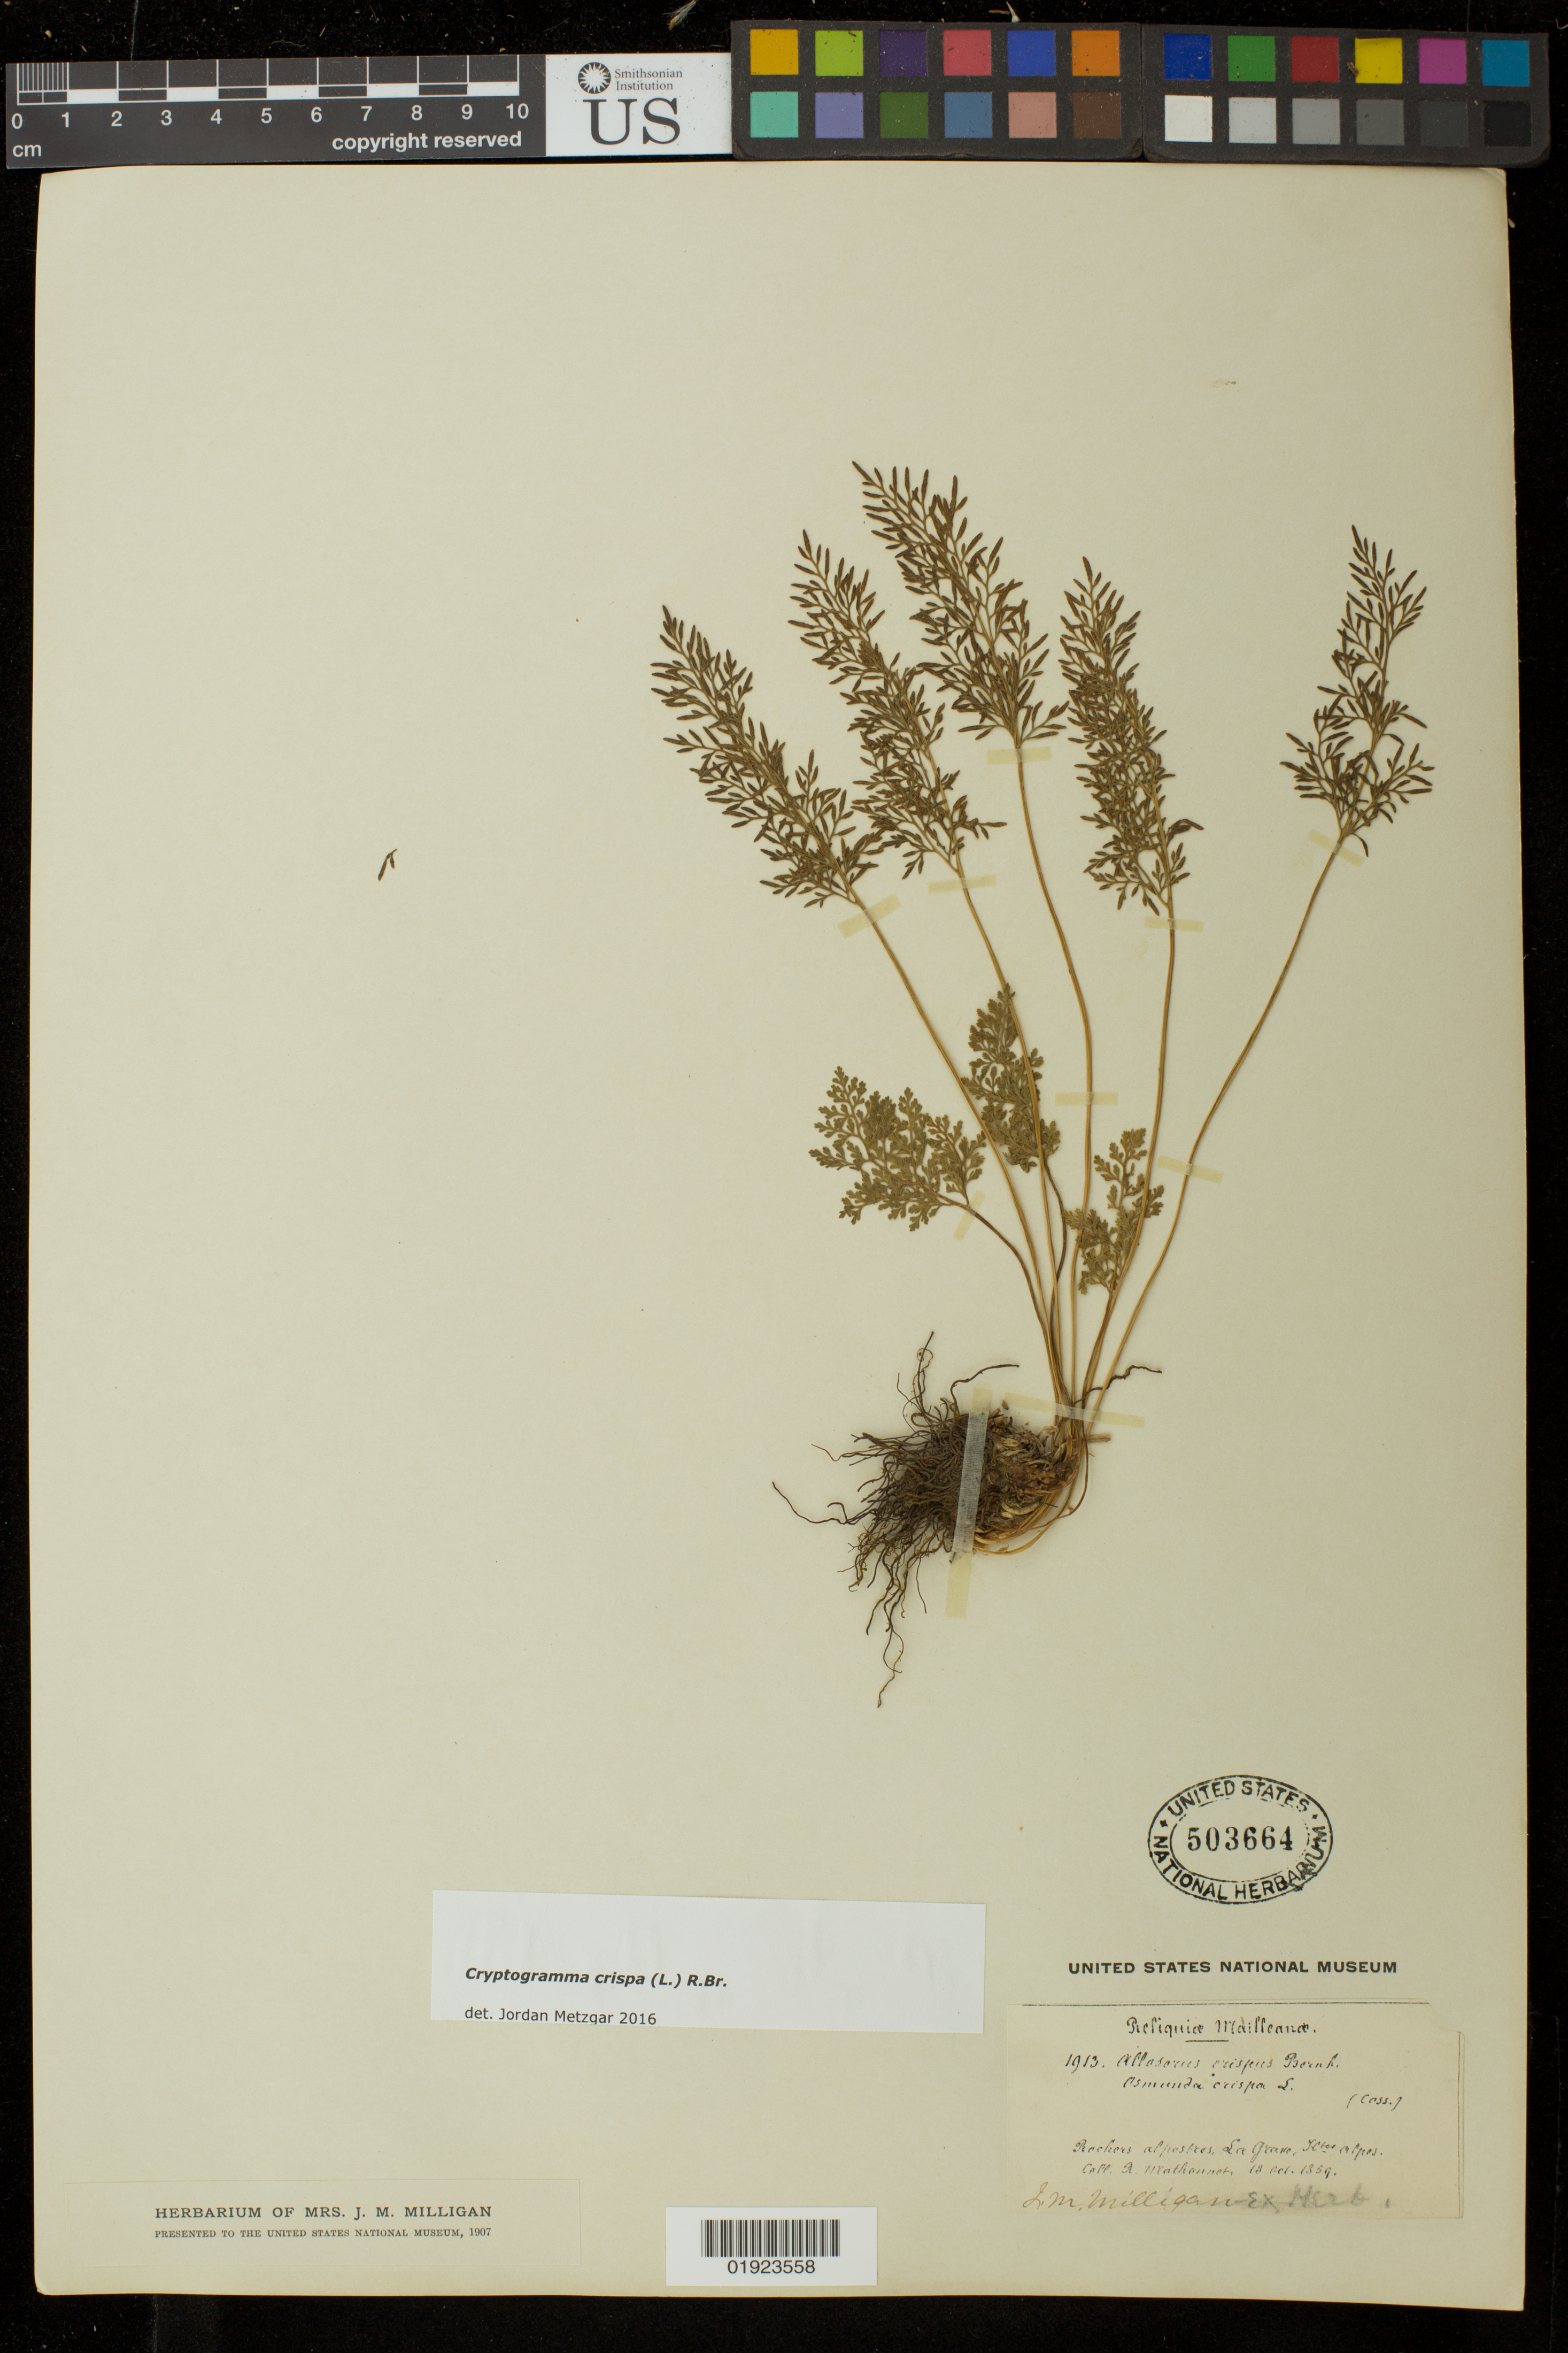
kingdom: Plantae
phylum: Tracheophyta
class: Polypodiopsida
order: Polypodiales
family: Pteridaceae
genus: Cryptogramma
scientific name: Cryptogramma crispa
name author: Fernald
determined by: Metzgar, Jordan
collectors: R. Mathonnet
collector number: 1913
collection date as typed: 18 Oct 1859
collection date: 1859-10-18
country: France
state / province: Provence-Alpes-Côte d'Azur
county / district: Hautes-Alpes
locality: Raeliors alpestees, La Grave (Hautes-Alpes).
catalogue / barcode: US 503664